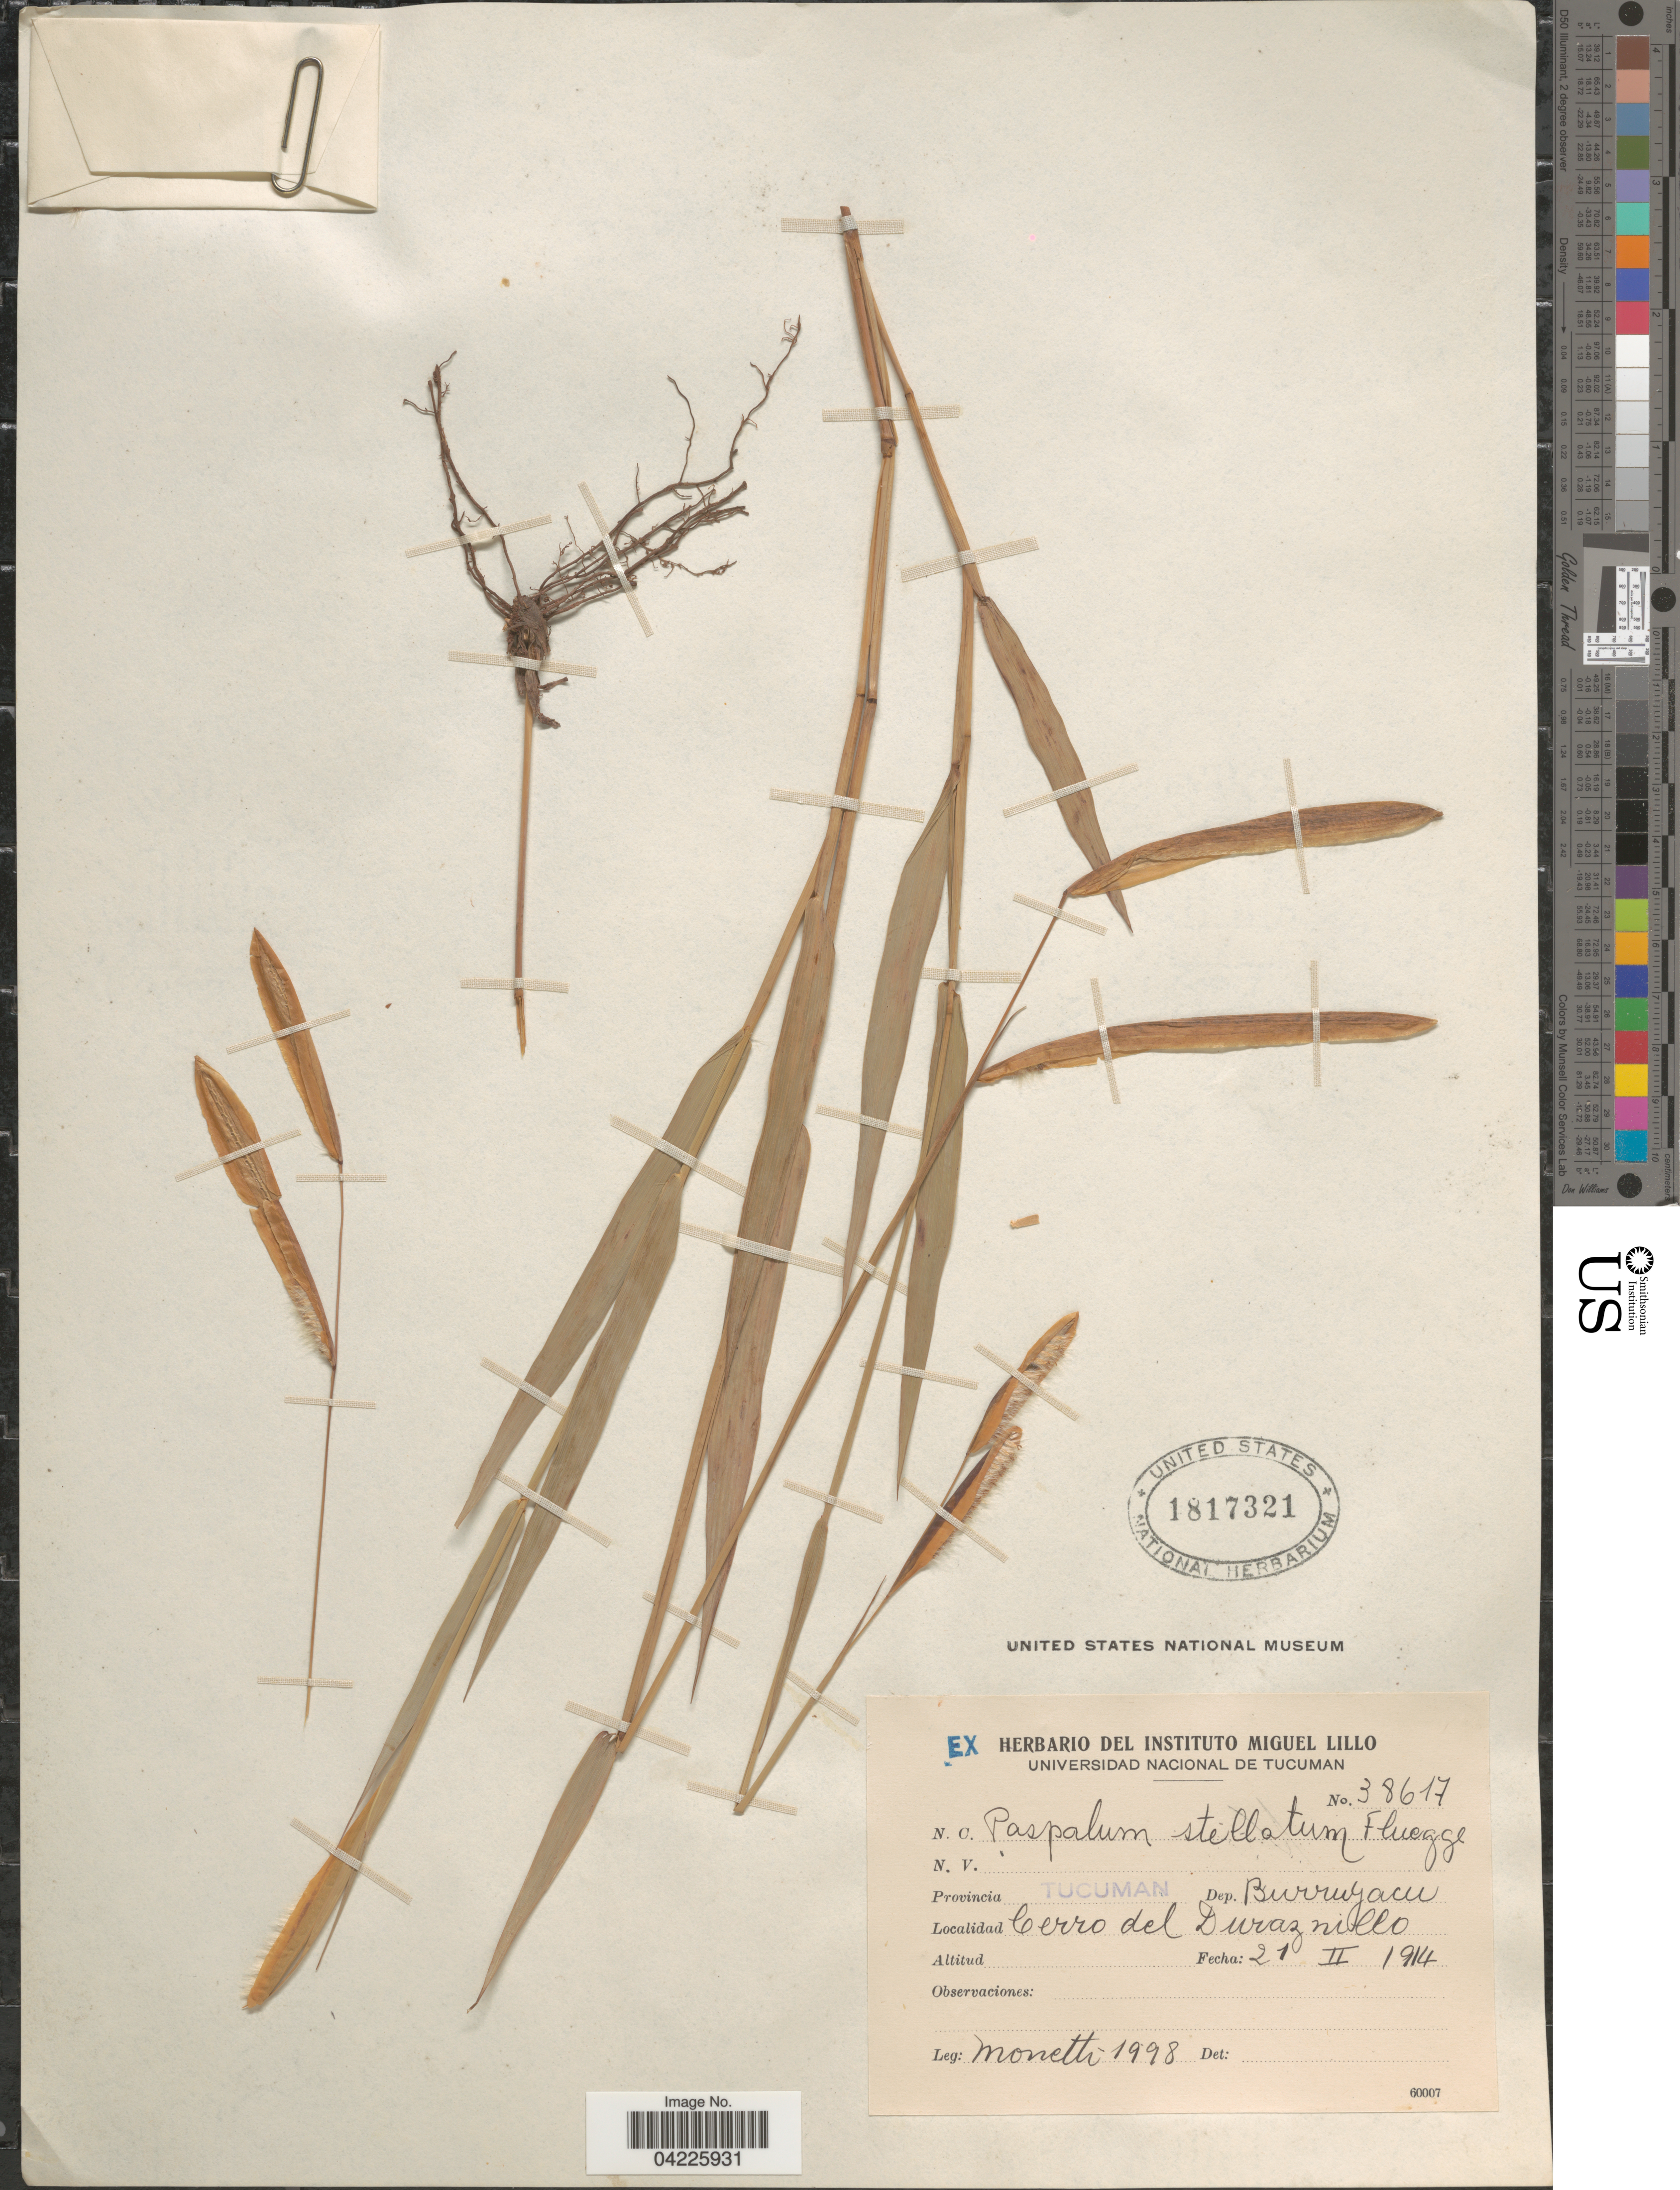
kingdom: Plantae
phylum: Tracheophyta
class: Liliopsida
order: Poales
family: Poaceae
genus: Paspalum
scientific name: Paspalum stellatum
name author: Humb. & Bonpl. ex Flüggé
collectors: Monetti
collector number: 1998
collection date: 1914-02-21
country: Argentina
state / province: Tucuman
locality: Dep. Burruyacu. Cerro del Duraznillo.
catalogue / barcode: US 1817321